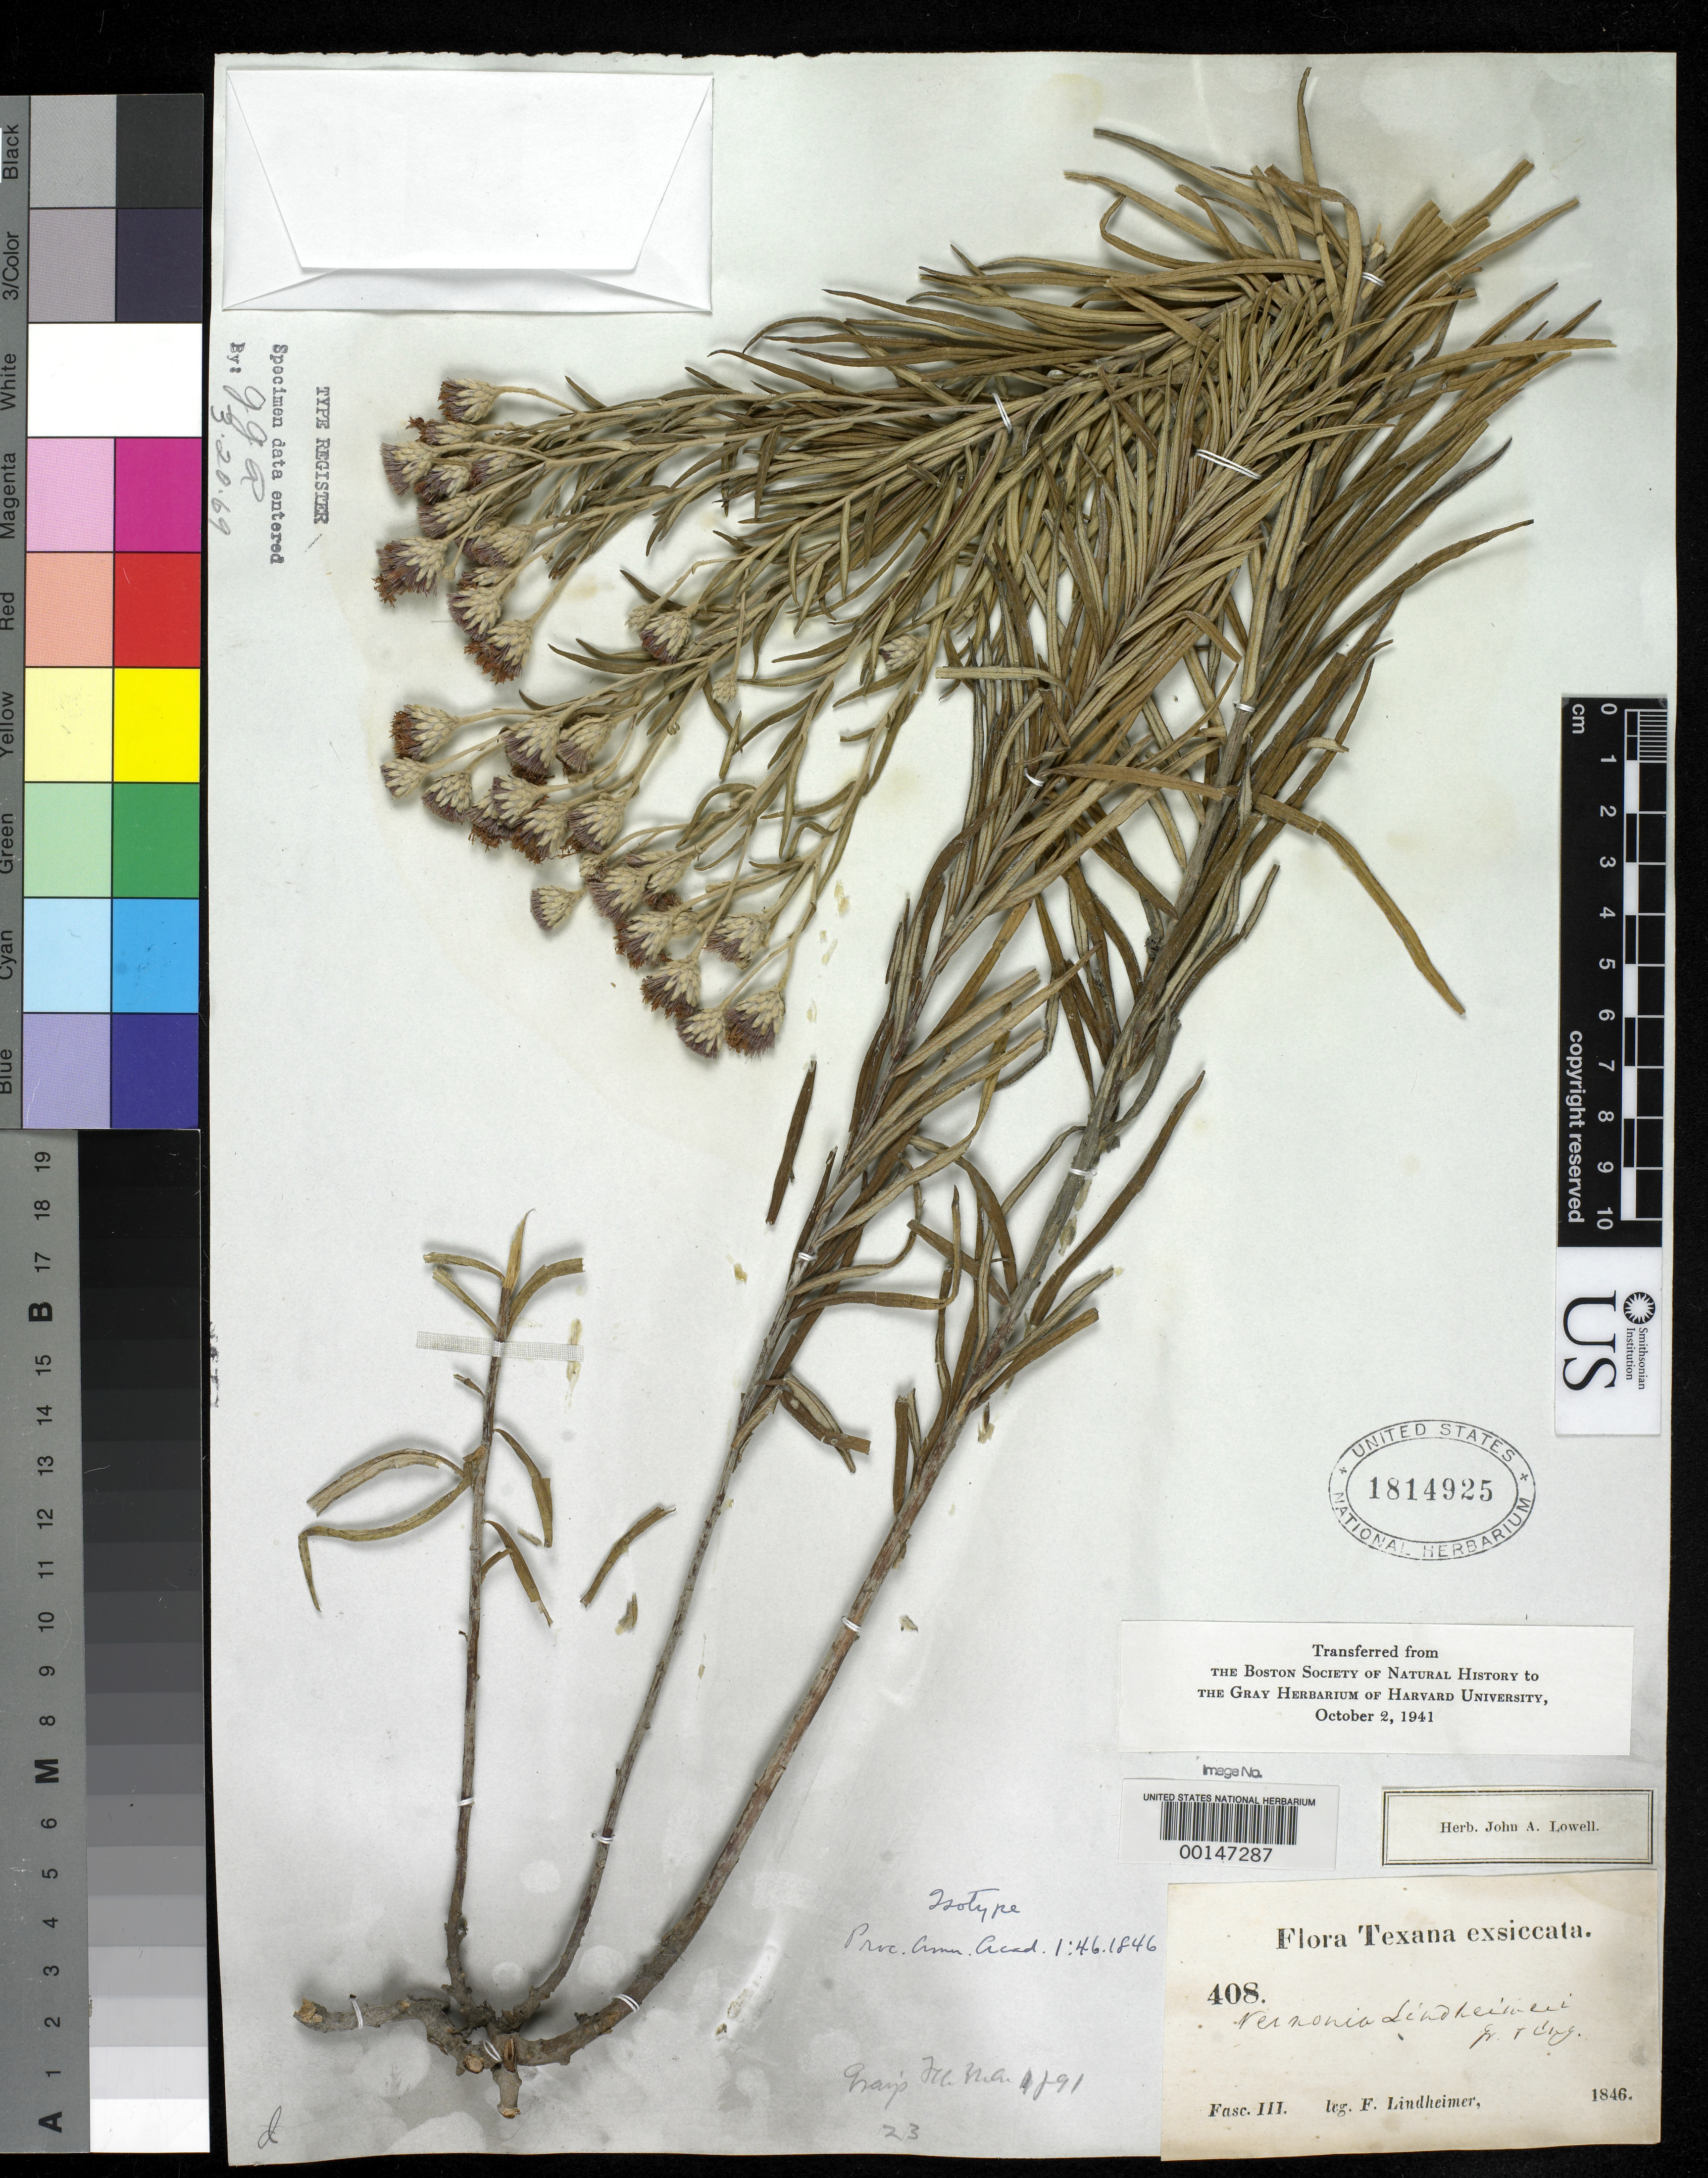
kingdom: Plantae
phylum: Tracheophyta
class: Magnoliopsida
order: Asterales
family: Asteraceae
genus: Vernonia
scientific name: Vernonia lindheimeri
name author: A. Gray & Engelm. in A. Gray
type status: Isotype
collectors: F. J. Lindheimer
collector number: III 408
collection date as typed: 1846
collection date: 1846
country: United States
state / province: Texas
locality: Near New Braunfels.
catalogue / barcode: US 1814925